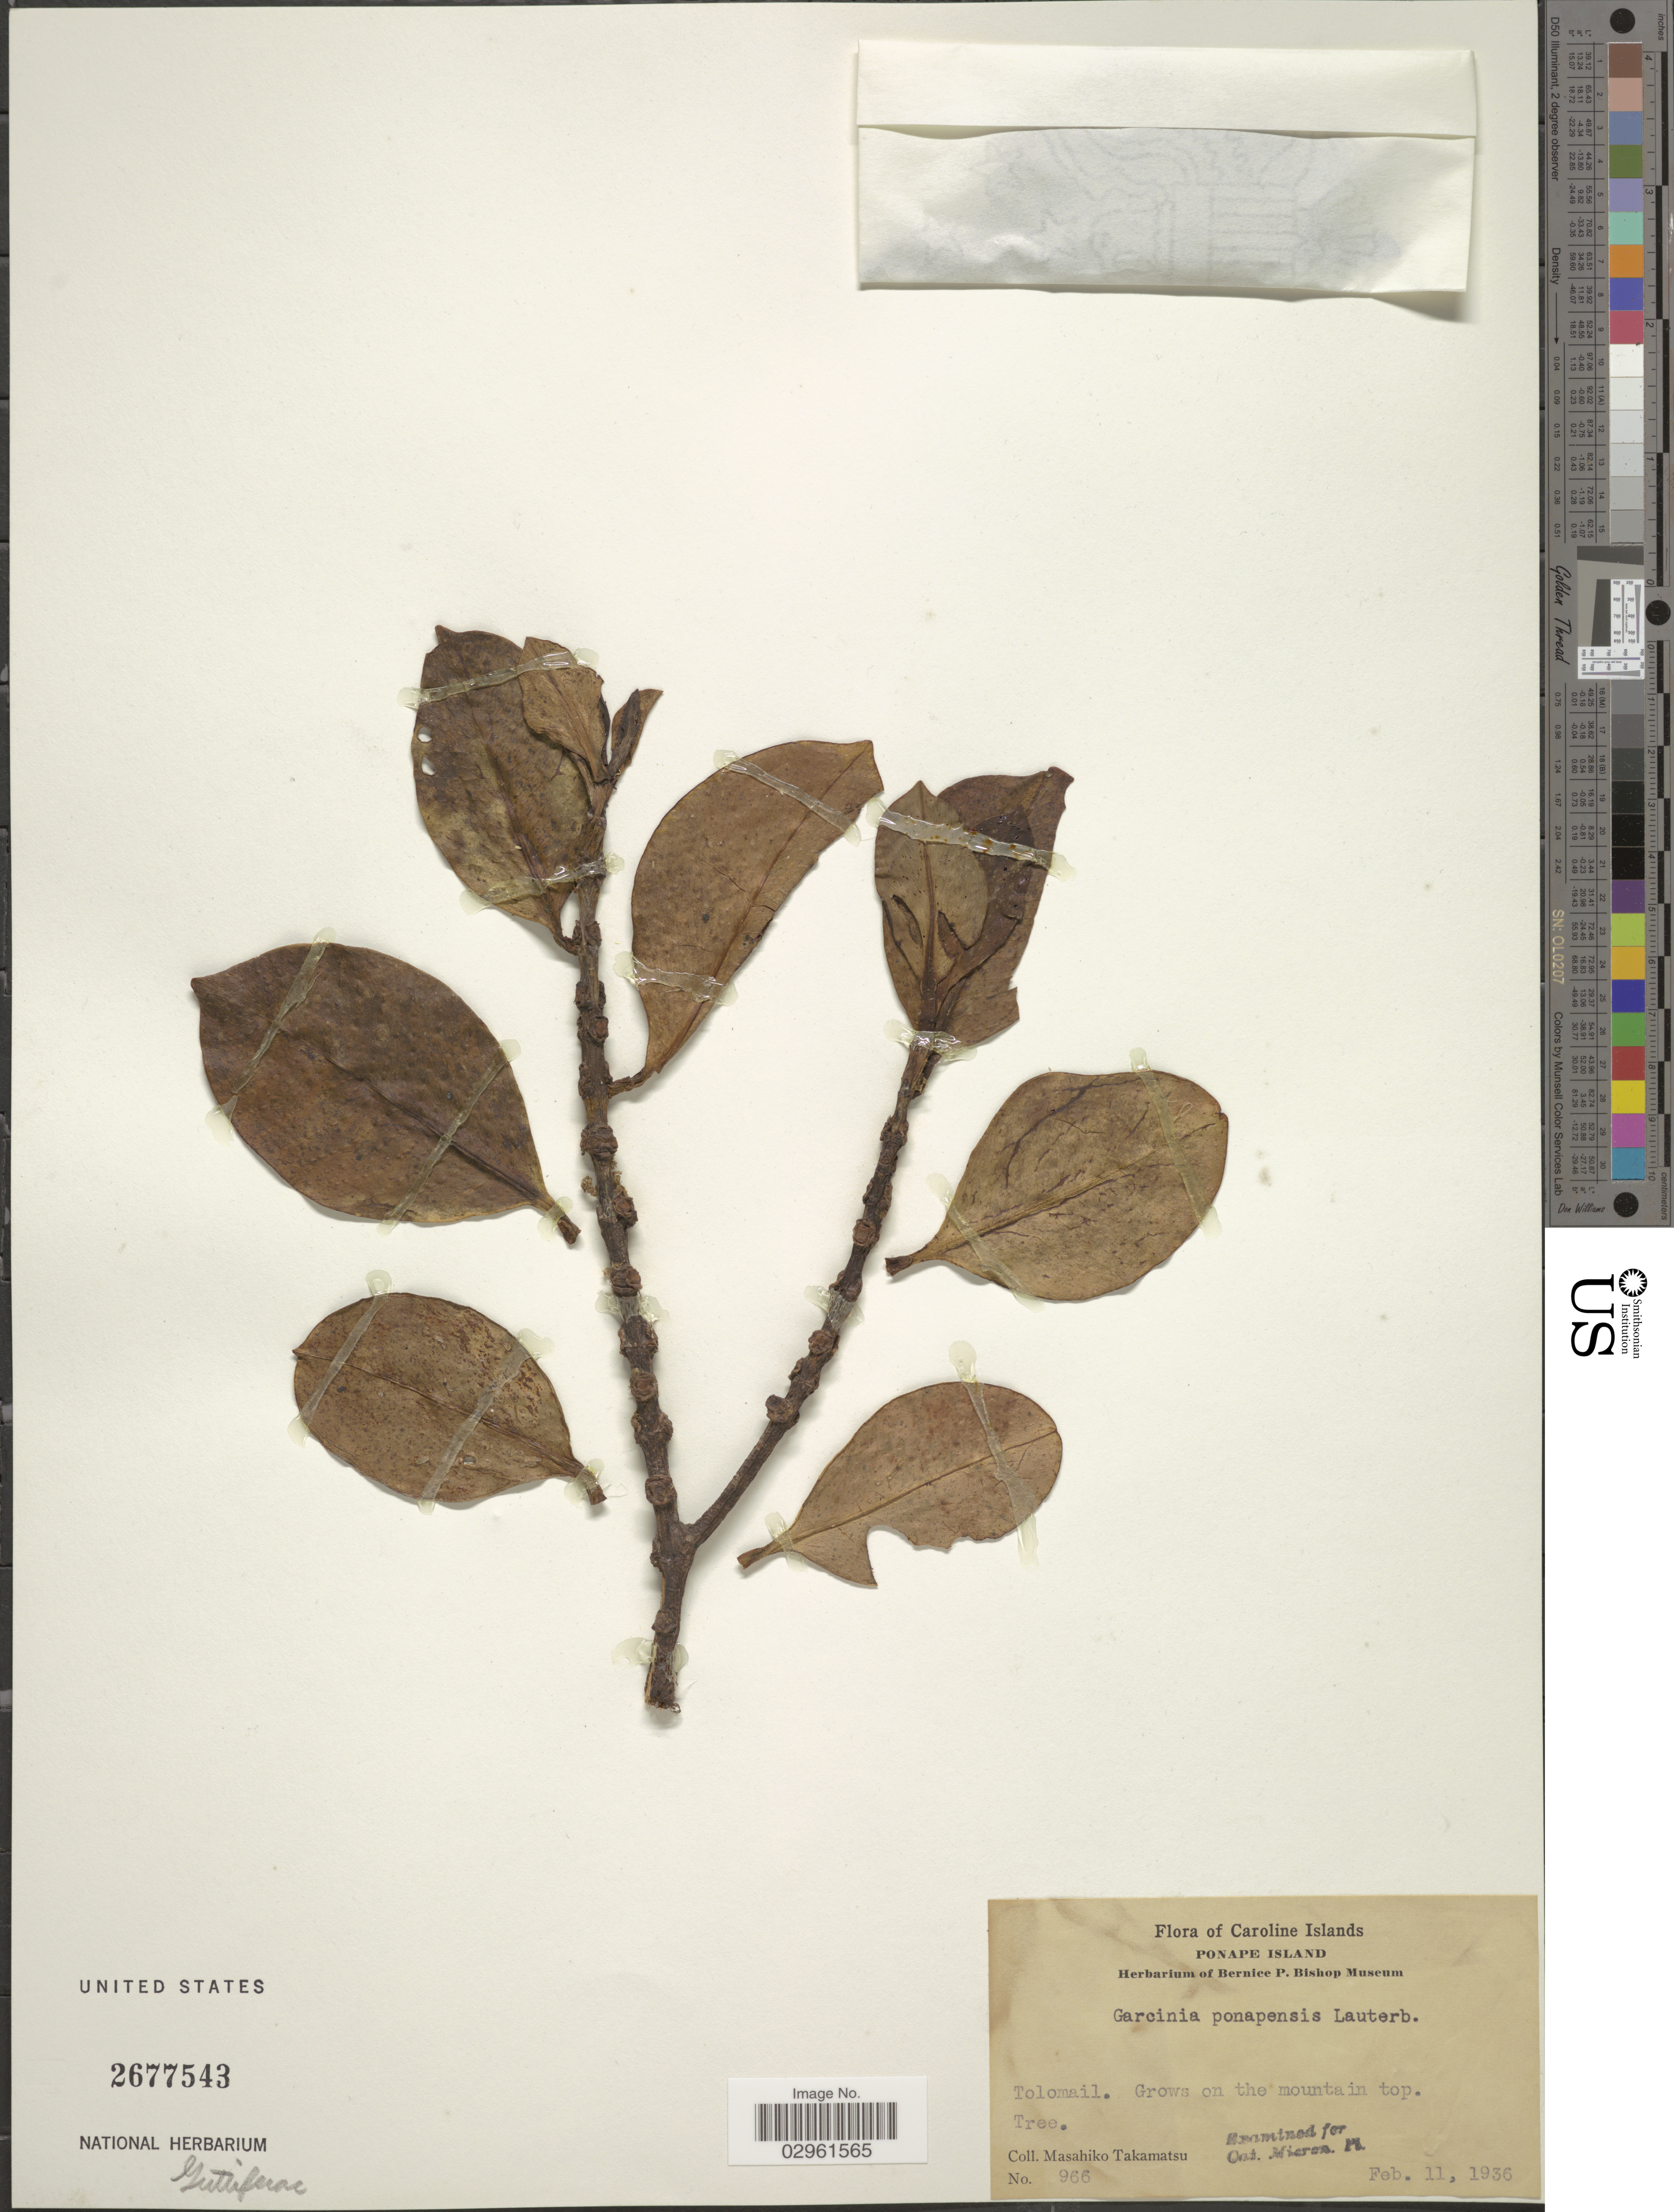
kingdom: Plantae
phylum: Tracheophyta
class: Magnoliopsida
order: Malpighiales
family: Clusiaceae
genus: Garcinia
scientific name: Garcinia ponapensis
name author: Lauterb.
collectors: M. Takamatsu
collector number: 966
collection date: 1936-02-11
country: Micronesia, Federated States of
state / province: Pohnpei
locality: Caroline Islands, Ponape Island, Tolomail, on the mountain top.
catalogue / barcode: US 2677543